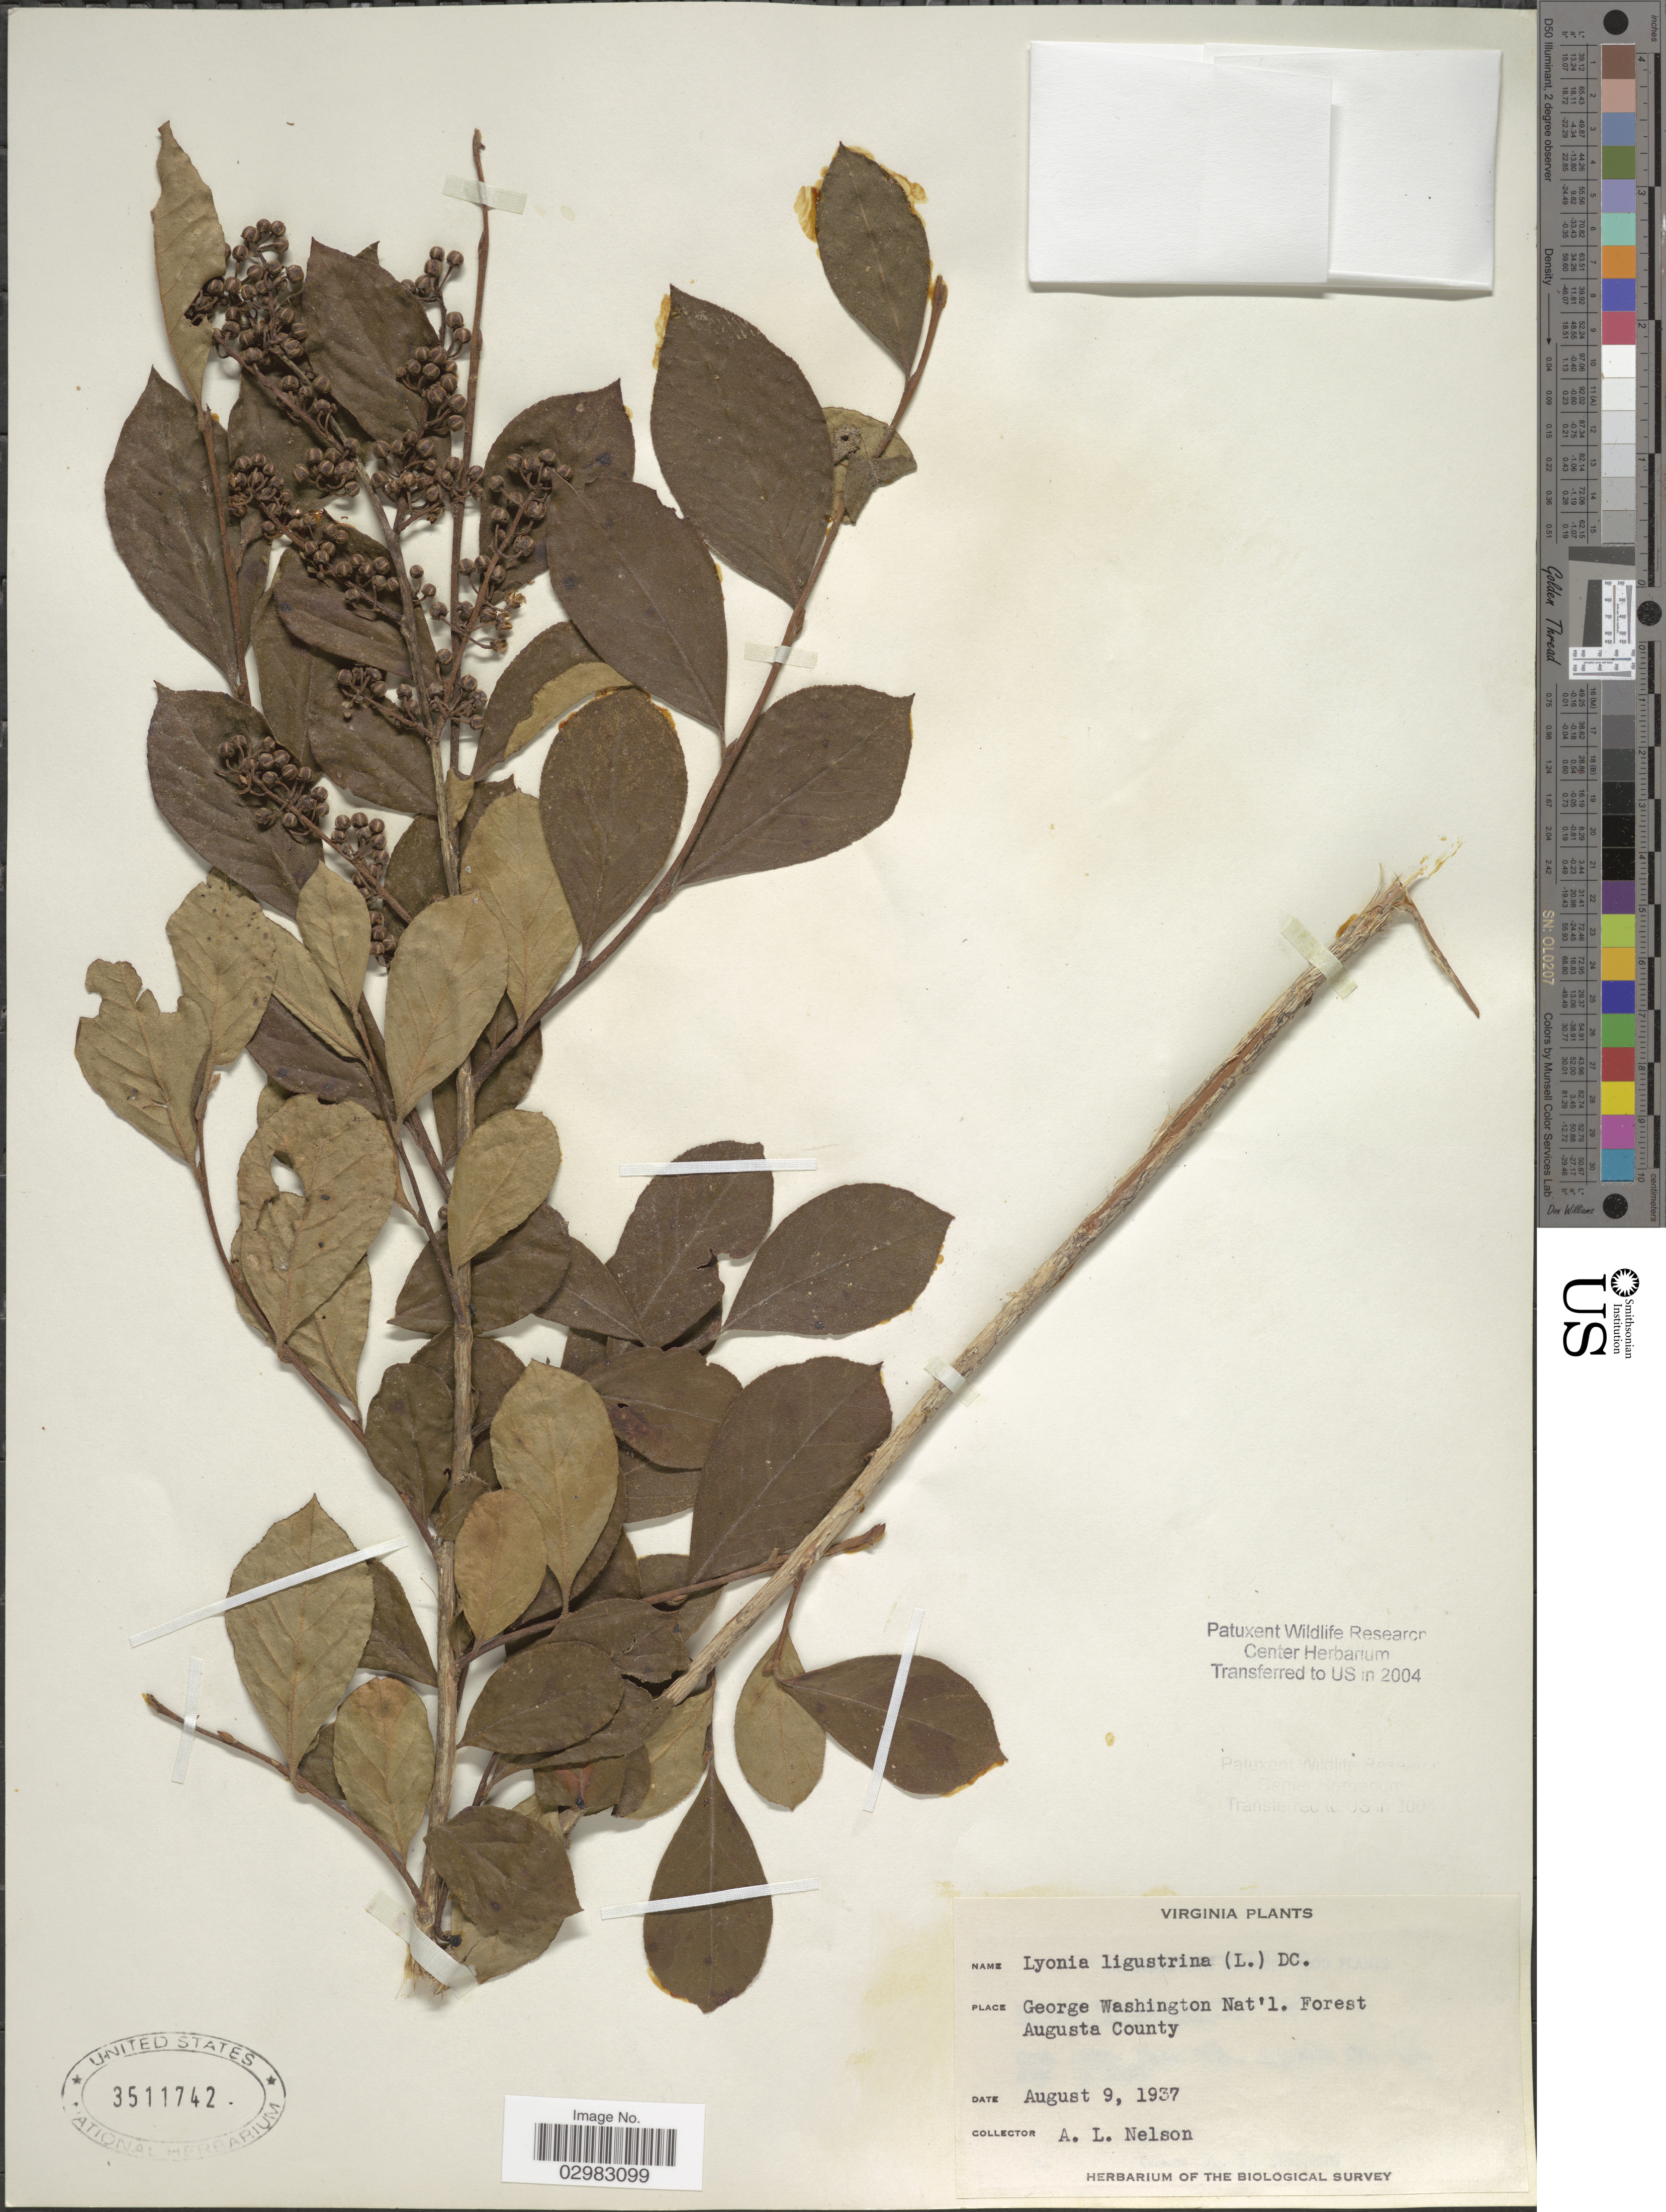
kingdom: Plantae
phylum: Tracheophyta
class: Magnoliopsida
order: Ericales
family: Ericaceae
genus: Lyonia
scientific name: Lyonia ligustrina var. ligustrina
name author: (L.) DC.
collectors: A. L. Nelson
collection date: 1937-08-09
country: United States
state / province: Virginia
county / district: Augusta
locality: George Washington Nat'l. Forest Augusta County.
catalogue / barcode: US 3511742